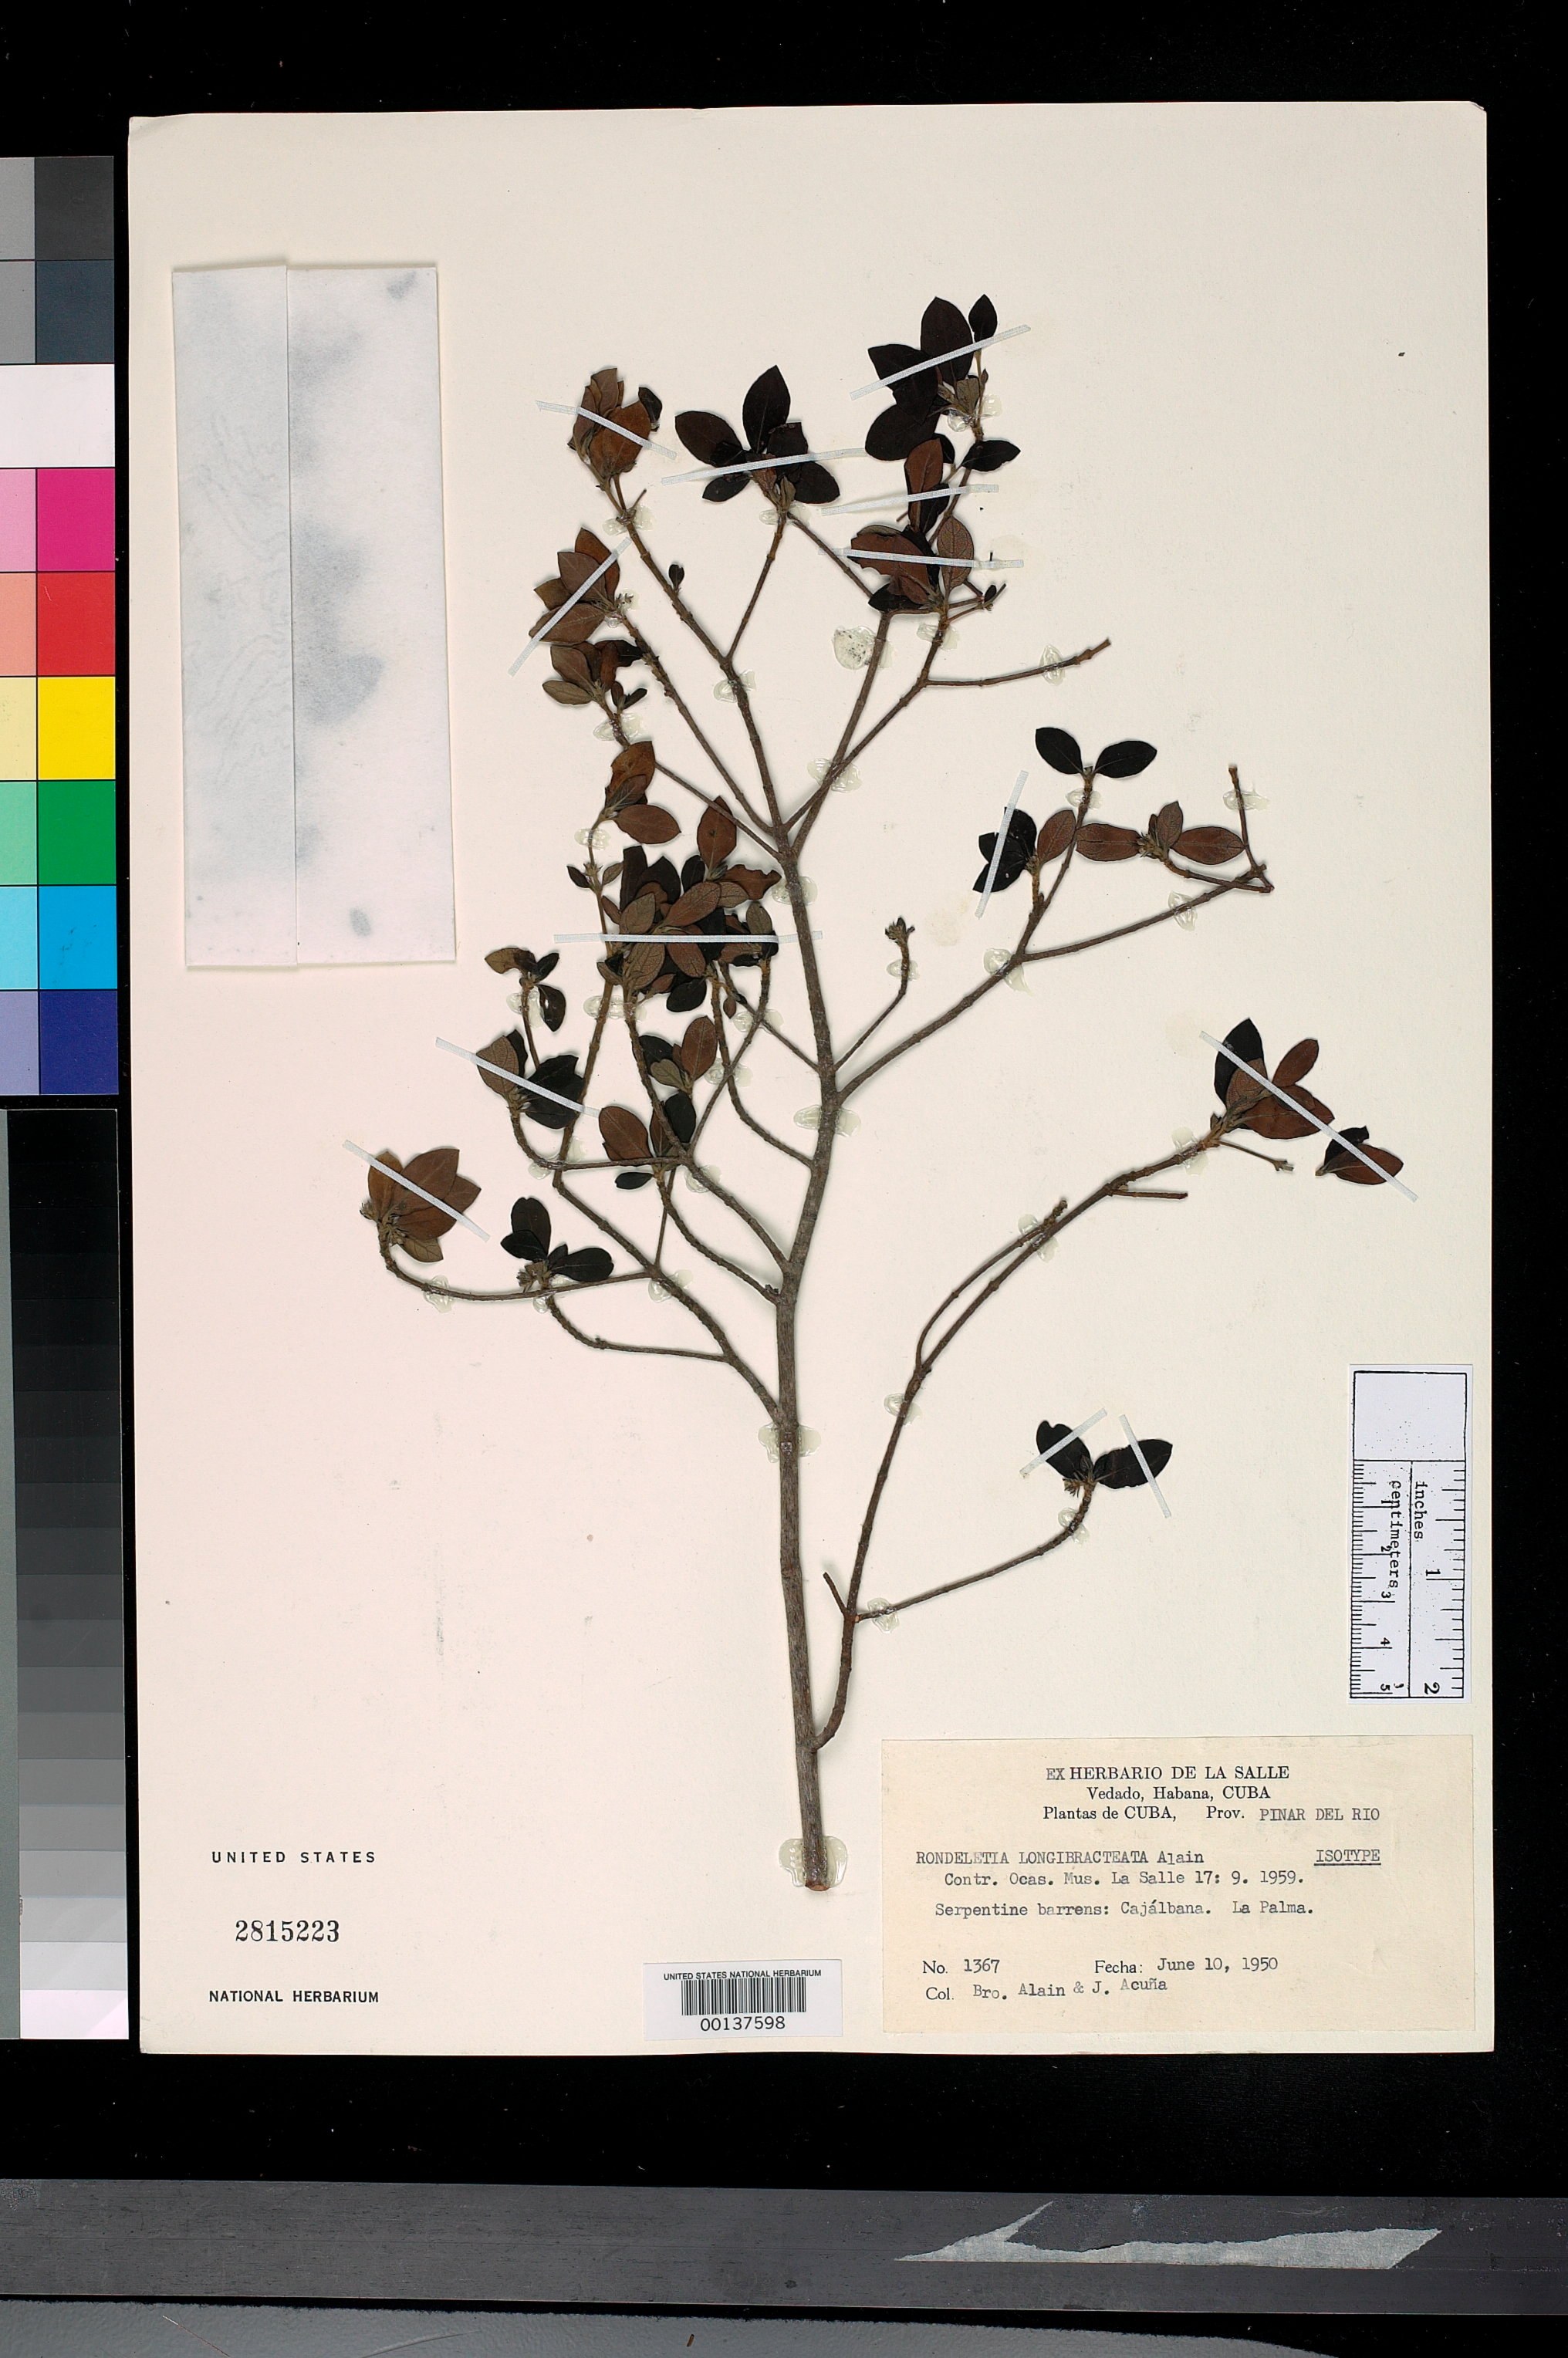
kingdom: Plantae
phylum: Tracheophyta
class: Magnoliopsida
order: Gentianales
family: Rubiaceae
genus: Rondeletia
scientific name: Rondeletia longibracteata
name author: Alain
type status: Isotype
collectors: A. H. Liogier & J. B. Acuña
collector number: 1367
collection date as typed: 10 Jun 1950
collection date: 1950-06-10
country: Cuba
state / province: Pinar del Río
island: Greater Antilles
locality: Cajalbana, La Palma.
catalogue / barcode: US 2815223